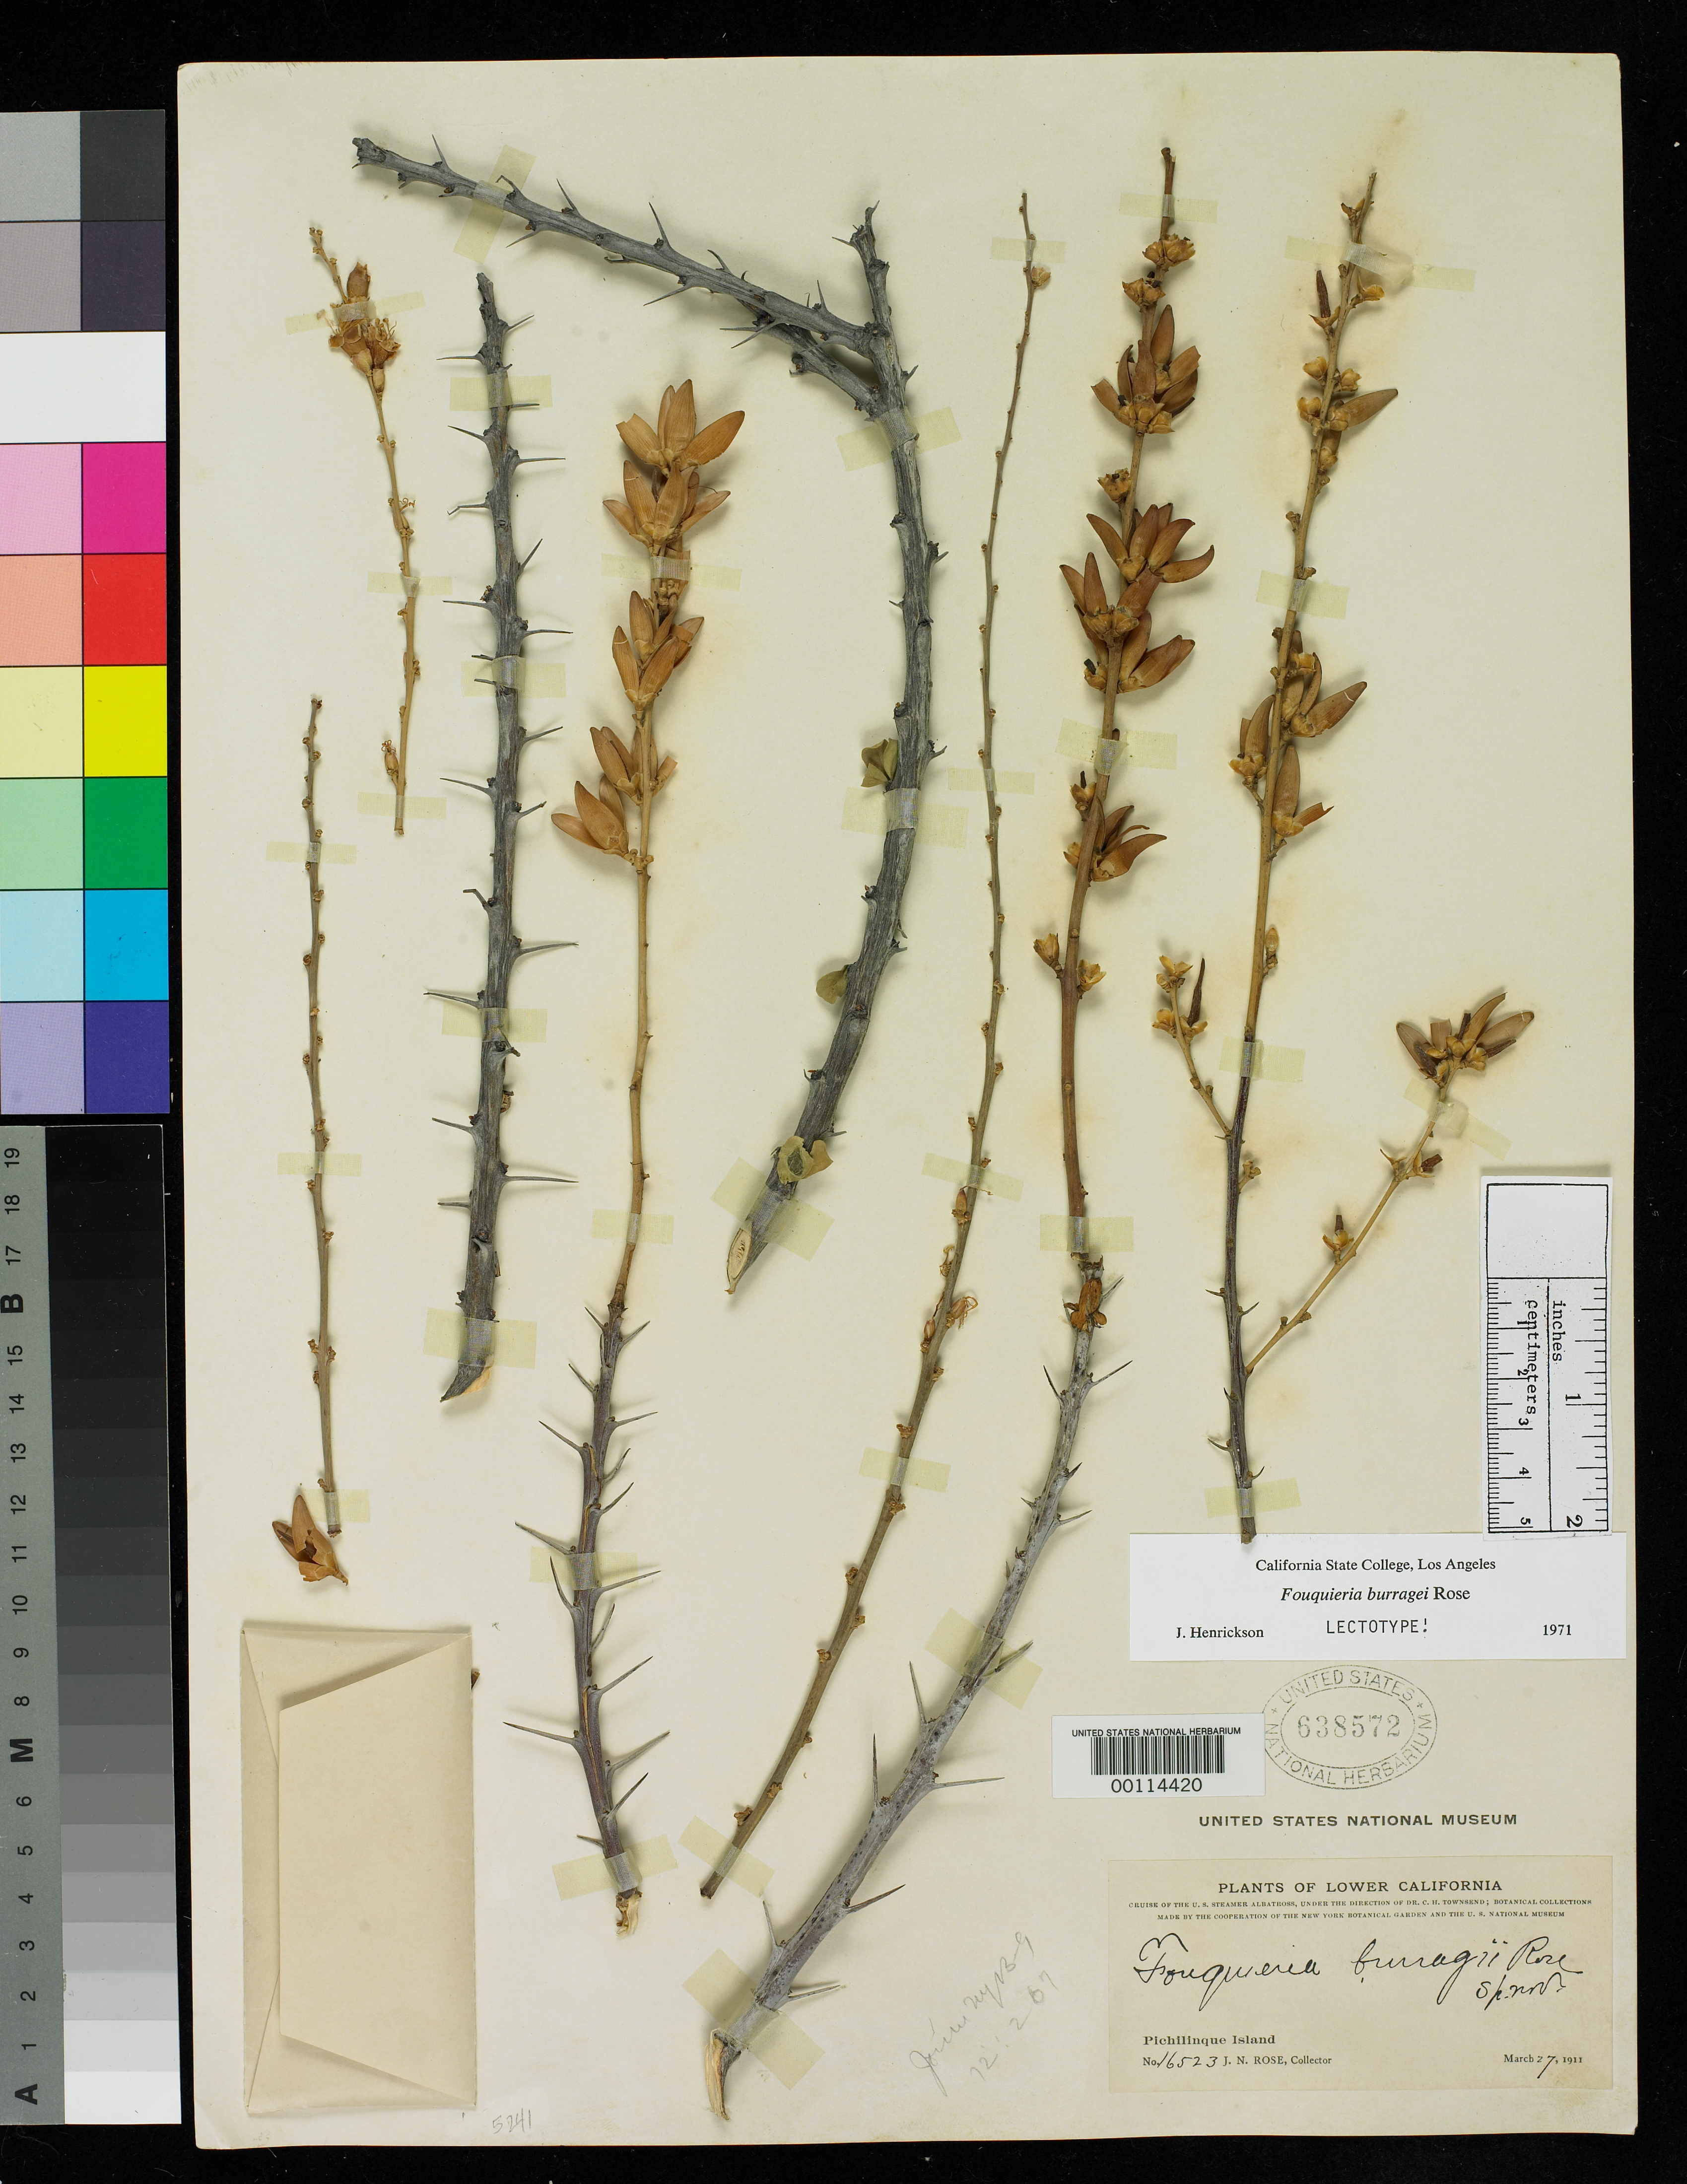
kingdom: Plantae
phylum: Tracheophyta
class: Magnoliopsida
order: Ericales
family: Fouquieriaceae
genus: Fouquieria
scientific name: Fouquieria burragei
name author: Rose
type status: Lectotype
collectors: J. N. Rose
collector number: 16523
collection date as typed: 27 Mar 1911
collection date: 1911-03-27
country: Mexico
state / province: Baja California Sur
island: Pichilinque Island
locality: Near La Paz.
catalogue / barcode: US 638572